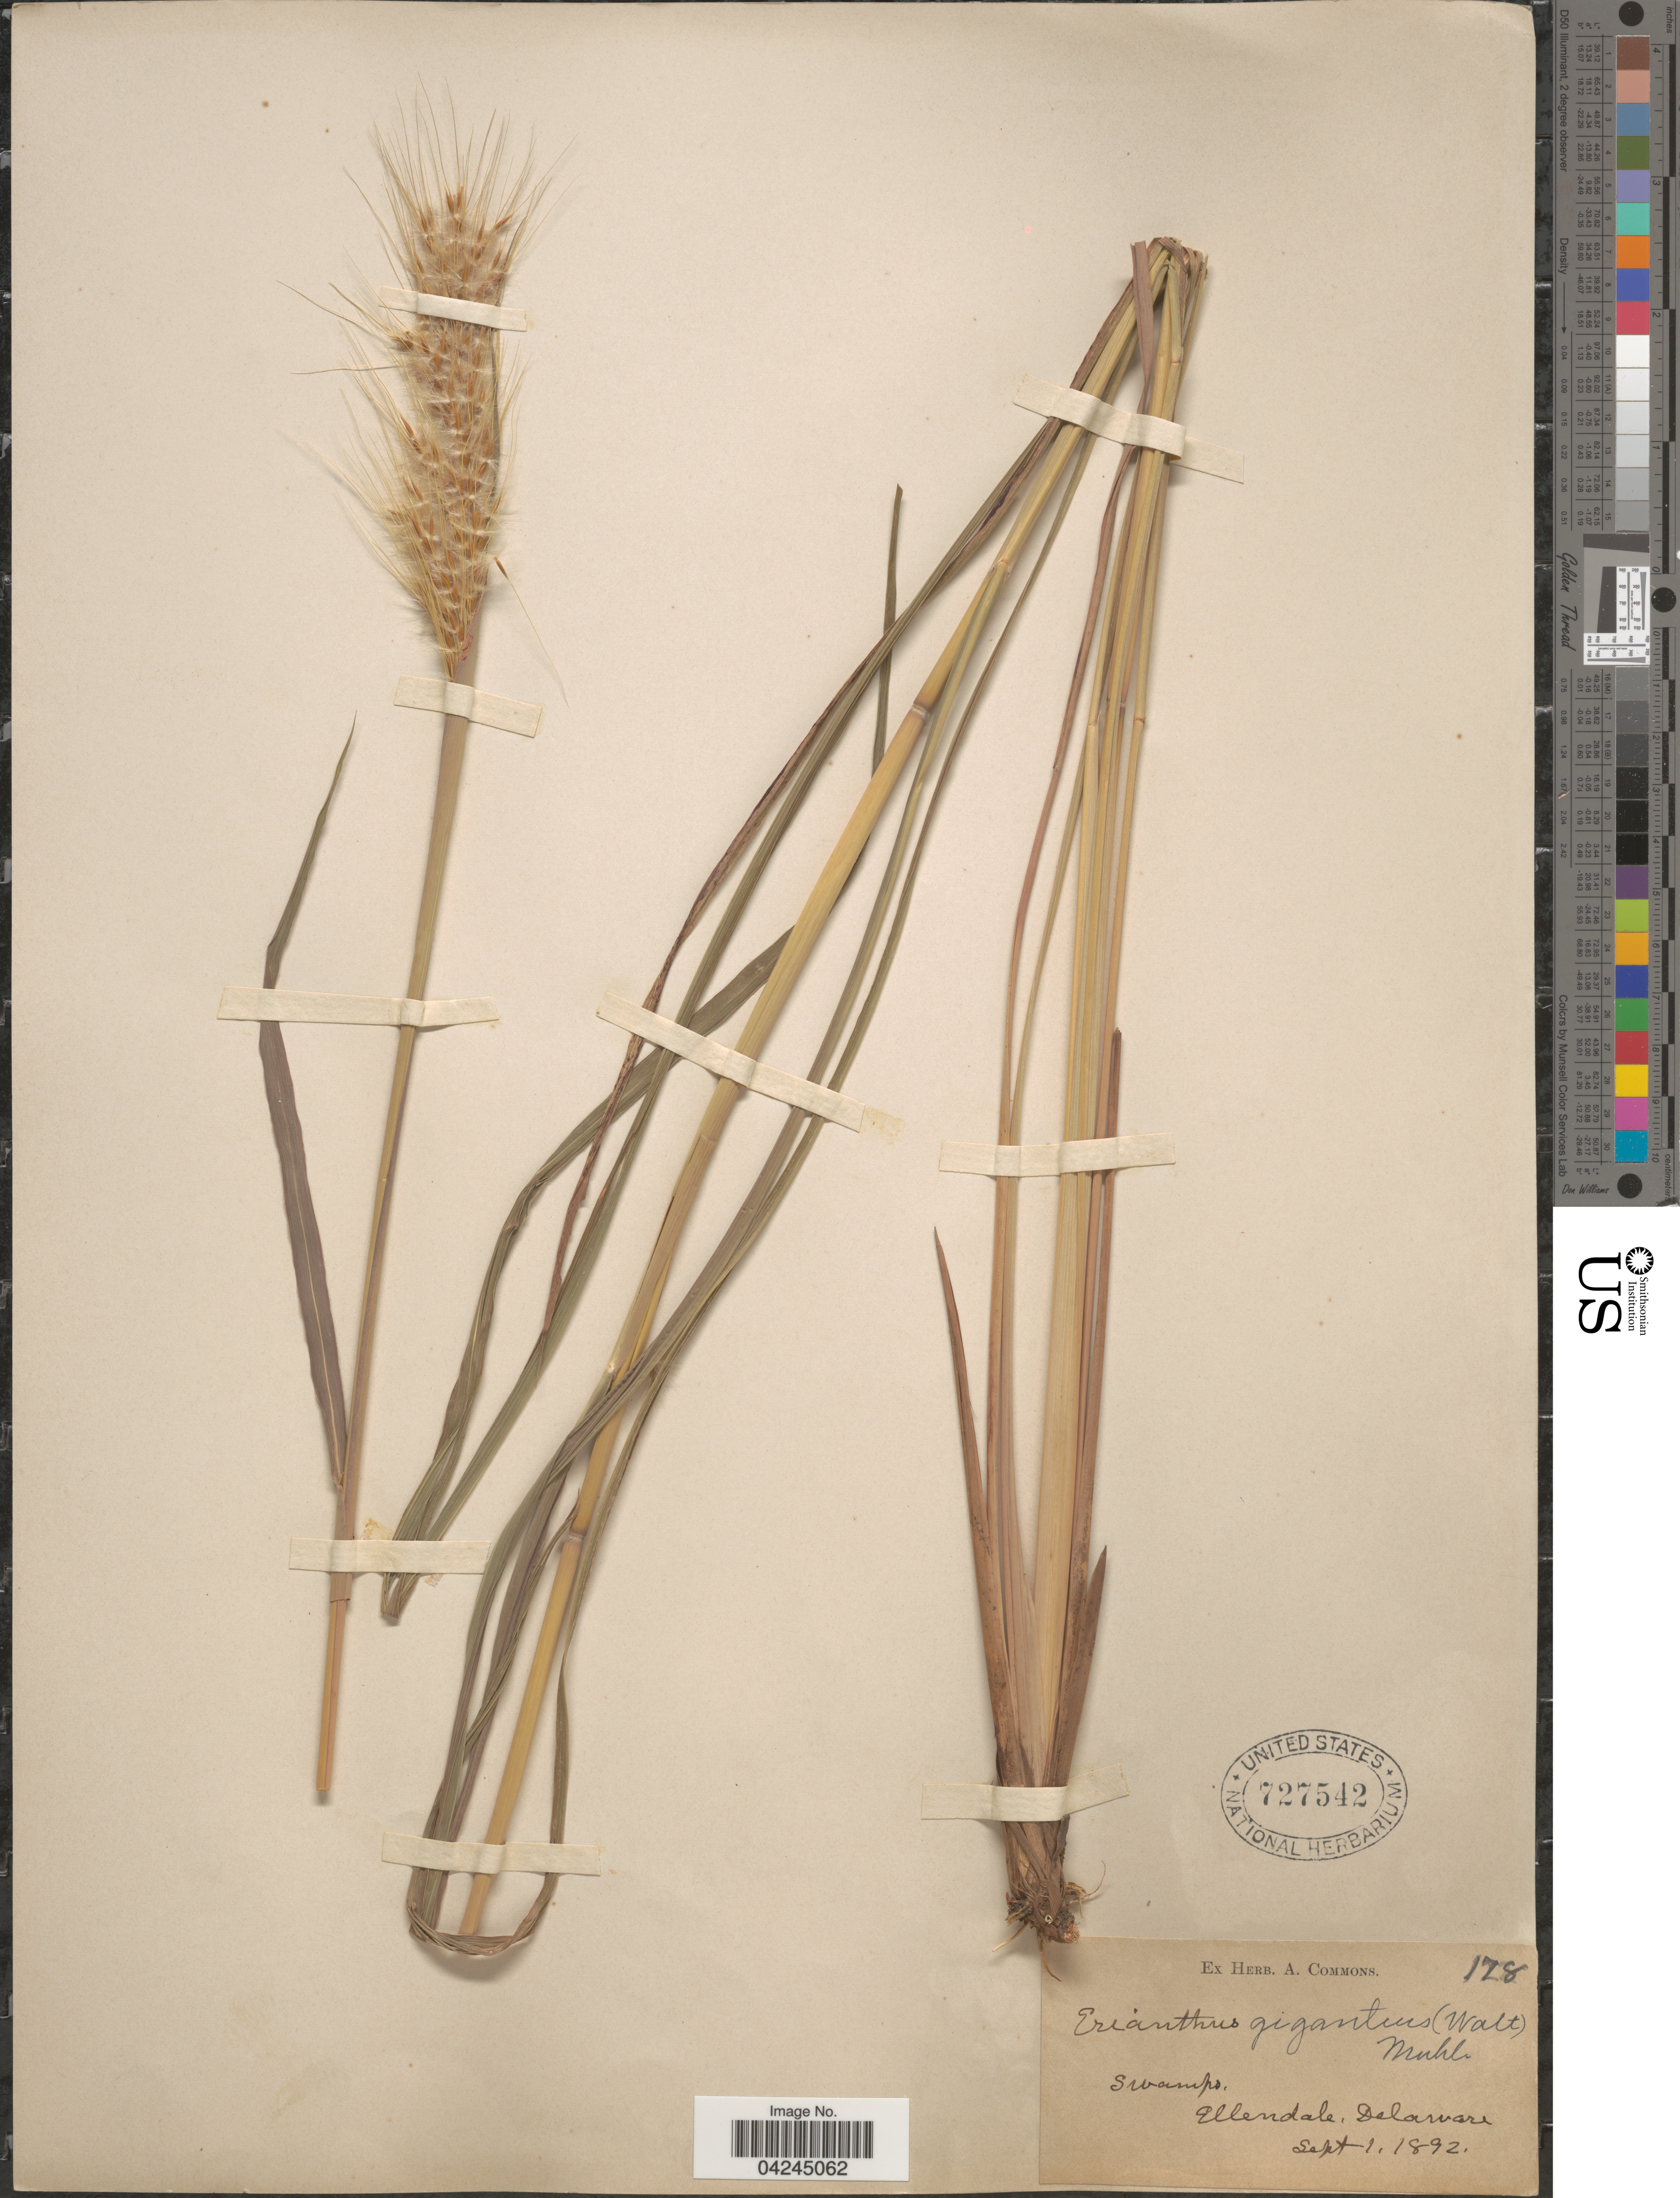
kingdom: Plantae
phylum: Tracheophyta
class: Liliopsida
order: Poales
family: Poaceae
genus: Erianthus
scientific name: Erianthus giganteus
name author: (Walter) P. Beauv.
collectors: ex herb. A. Commons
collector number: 178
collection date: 1892-09-01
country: United States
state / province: Delaware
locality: Swamps, Ellendale.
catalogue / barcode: US 727542